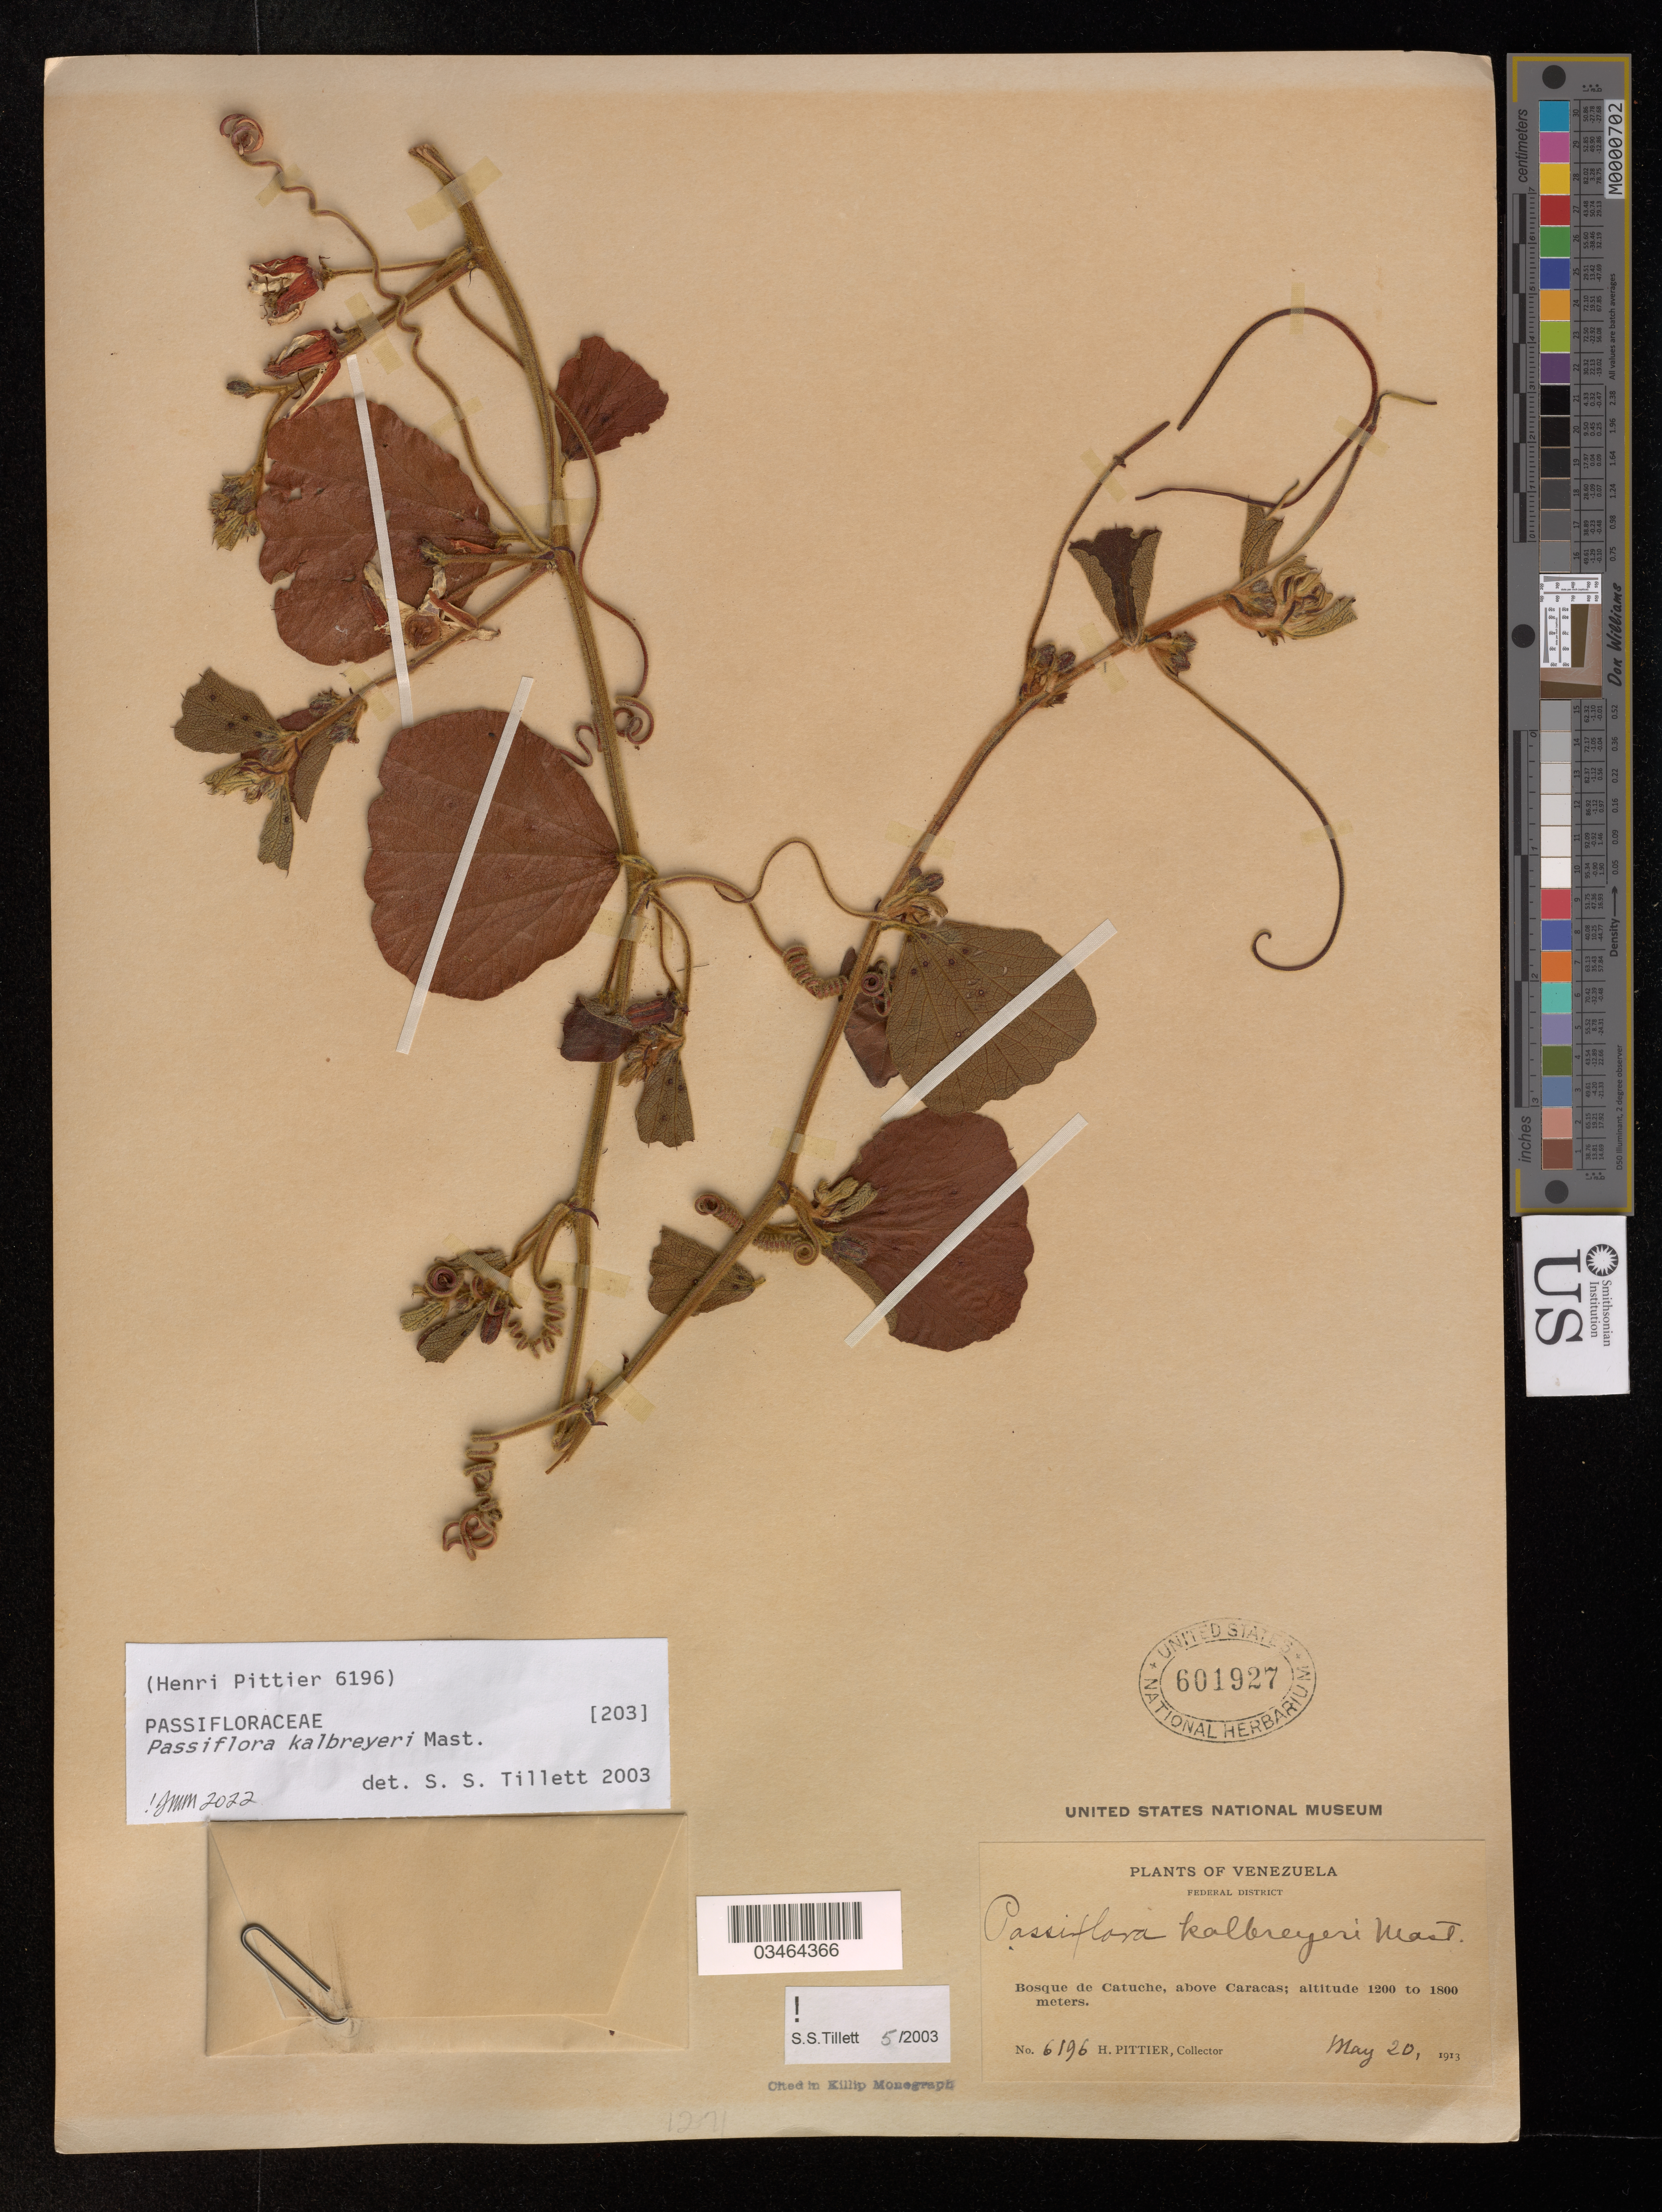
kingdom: Plantae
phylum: Tracheophyta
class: Magnoliopsida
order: Malpighiales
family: Passifloraceae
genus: Passiflora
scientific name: Passiflora kalbreyeri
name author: Mast.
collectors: H. F. Pittier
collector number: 6196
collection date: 1913-05-20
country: Venezuela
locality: Federal District. Bosque de Catuche, above Caracas.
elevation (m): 1200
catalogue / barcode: US 601927